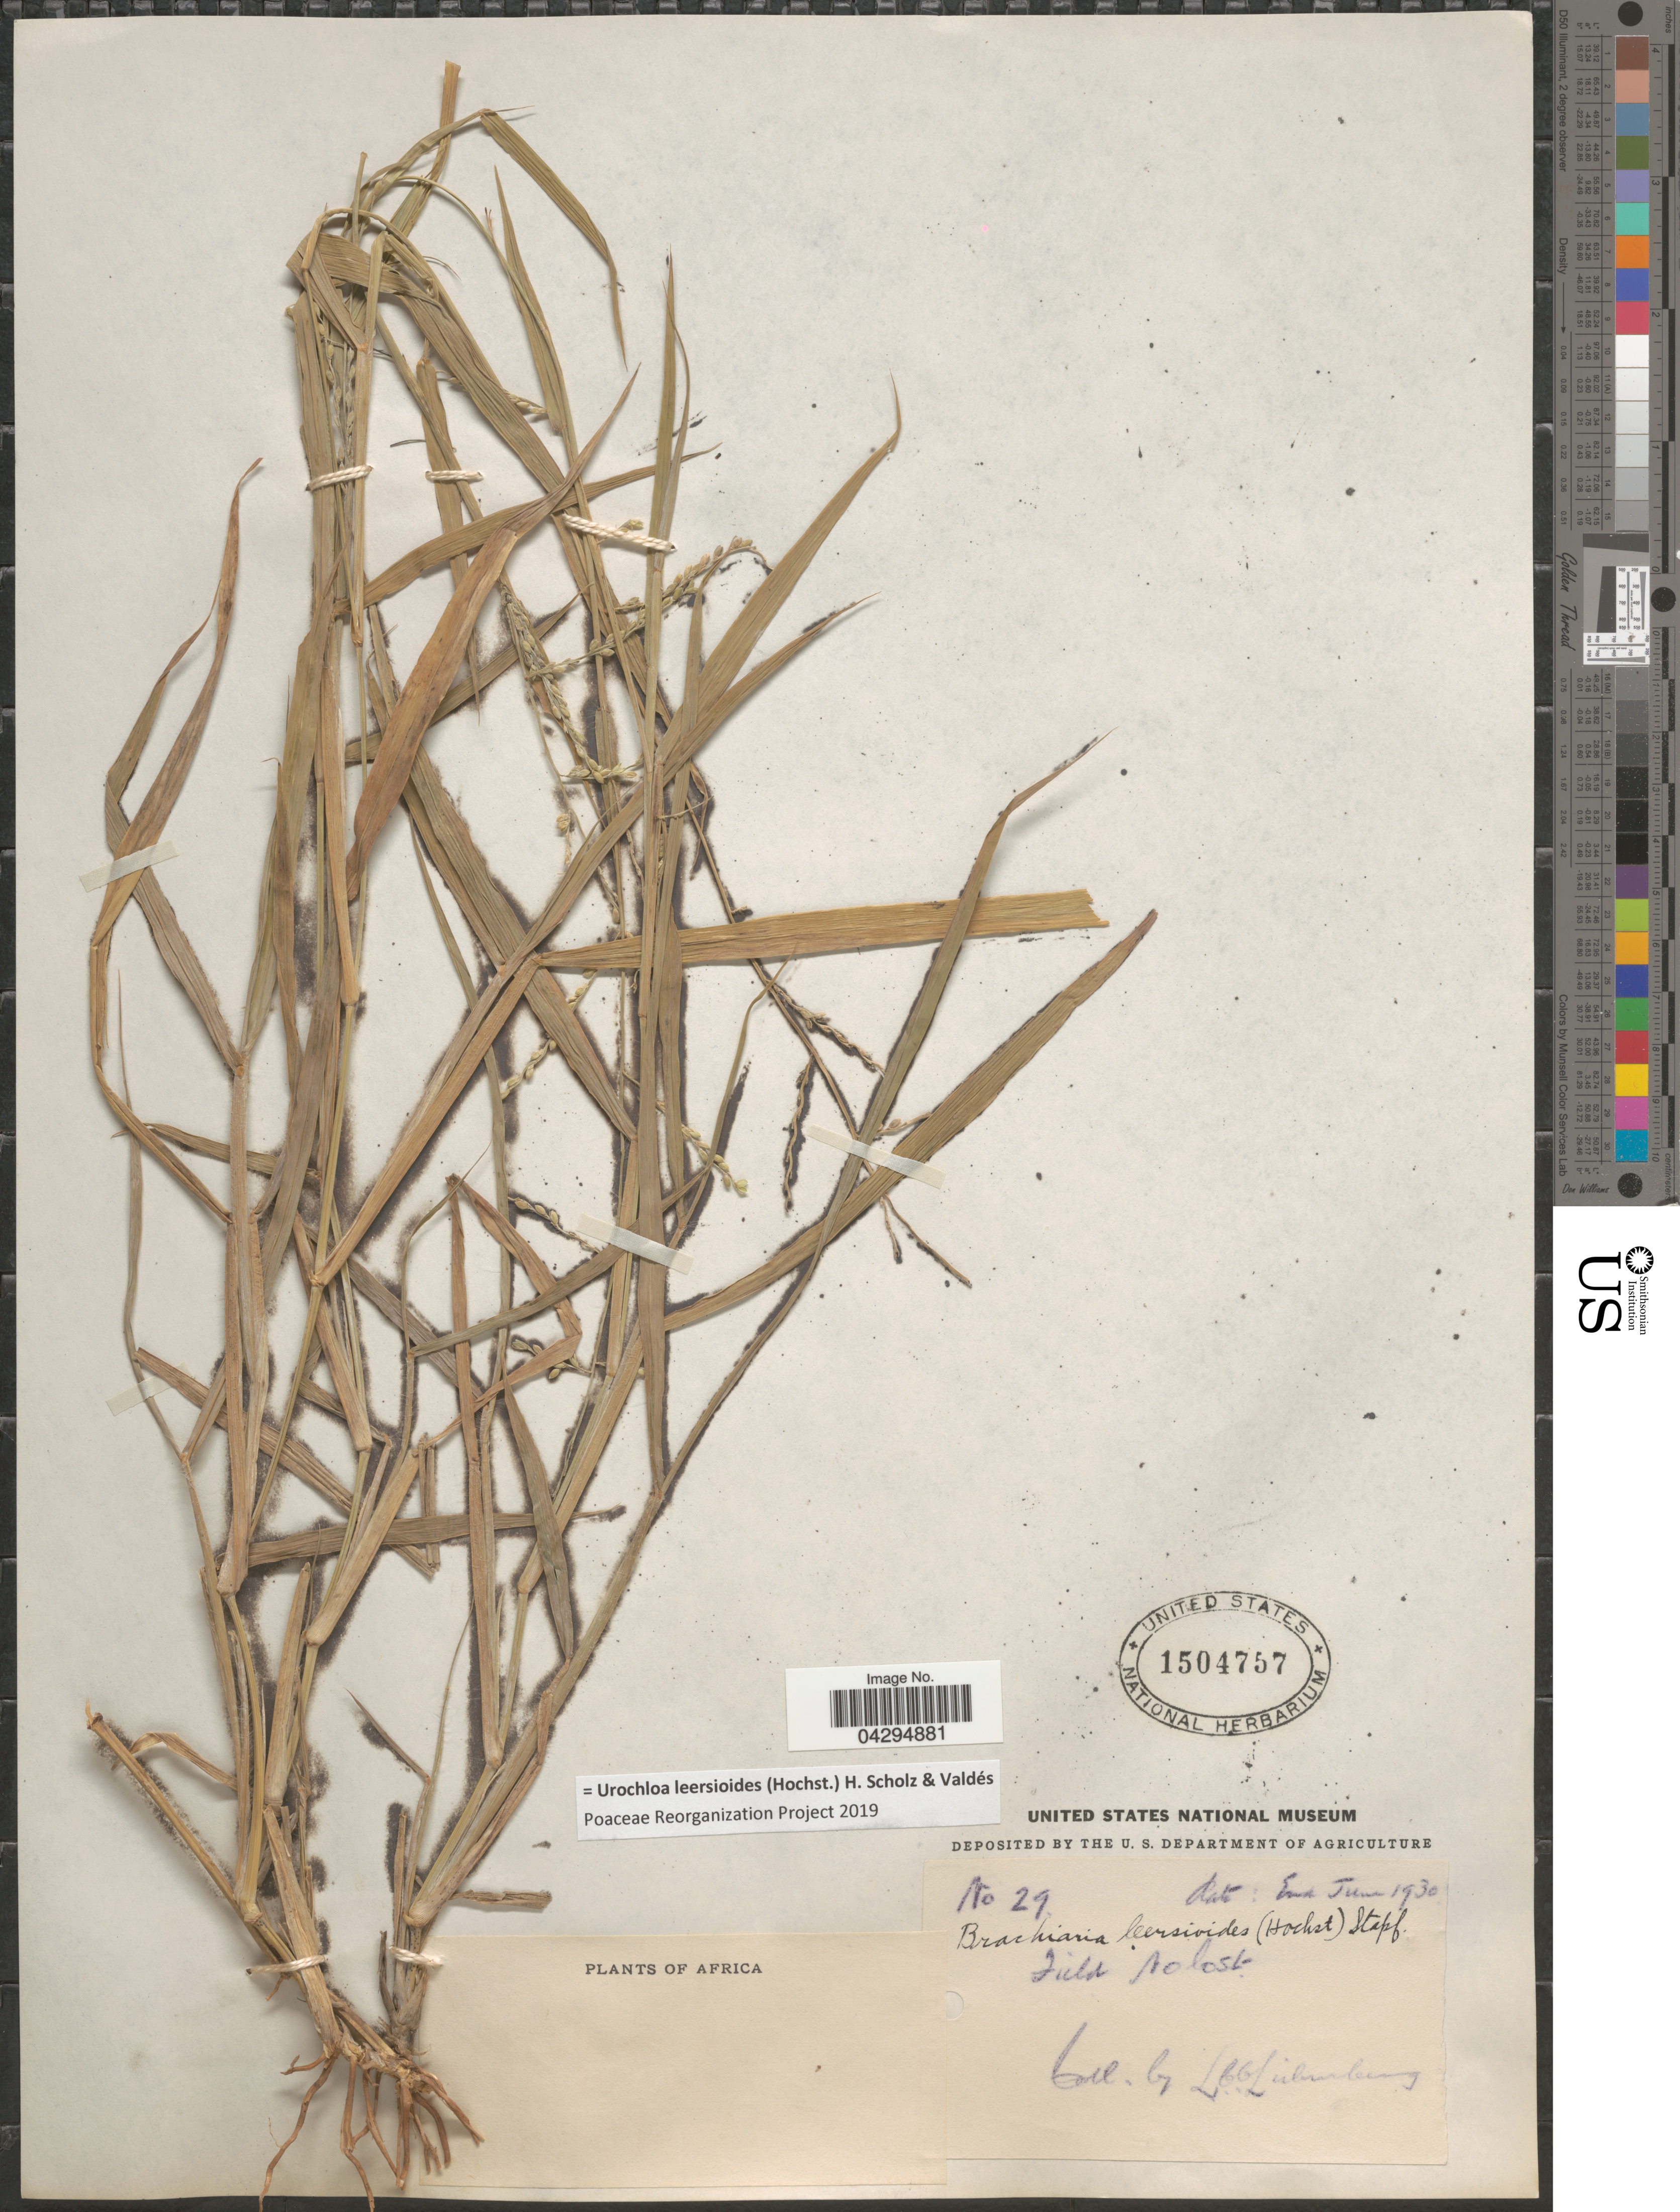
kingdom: Plantae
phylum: Tracheophyta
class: Liliopsida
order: Poales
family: Poaceae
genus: Urochloa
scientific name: Urochloa leersioides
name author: (Hochst.) H. Scholz & Valdés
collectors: L. Liebenberg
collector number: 29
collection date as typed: End June 1930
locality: Africa.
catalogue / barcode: US 1504757